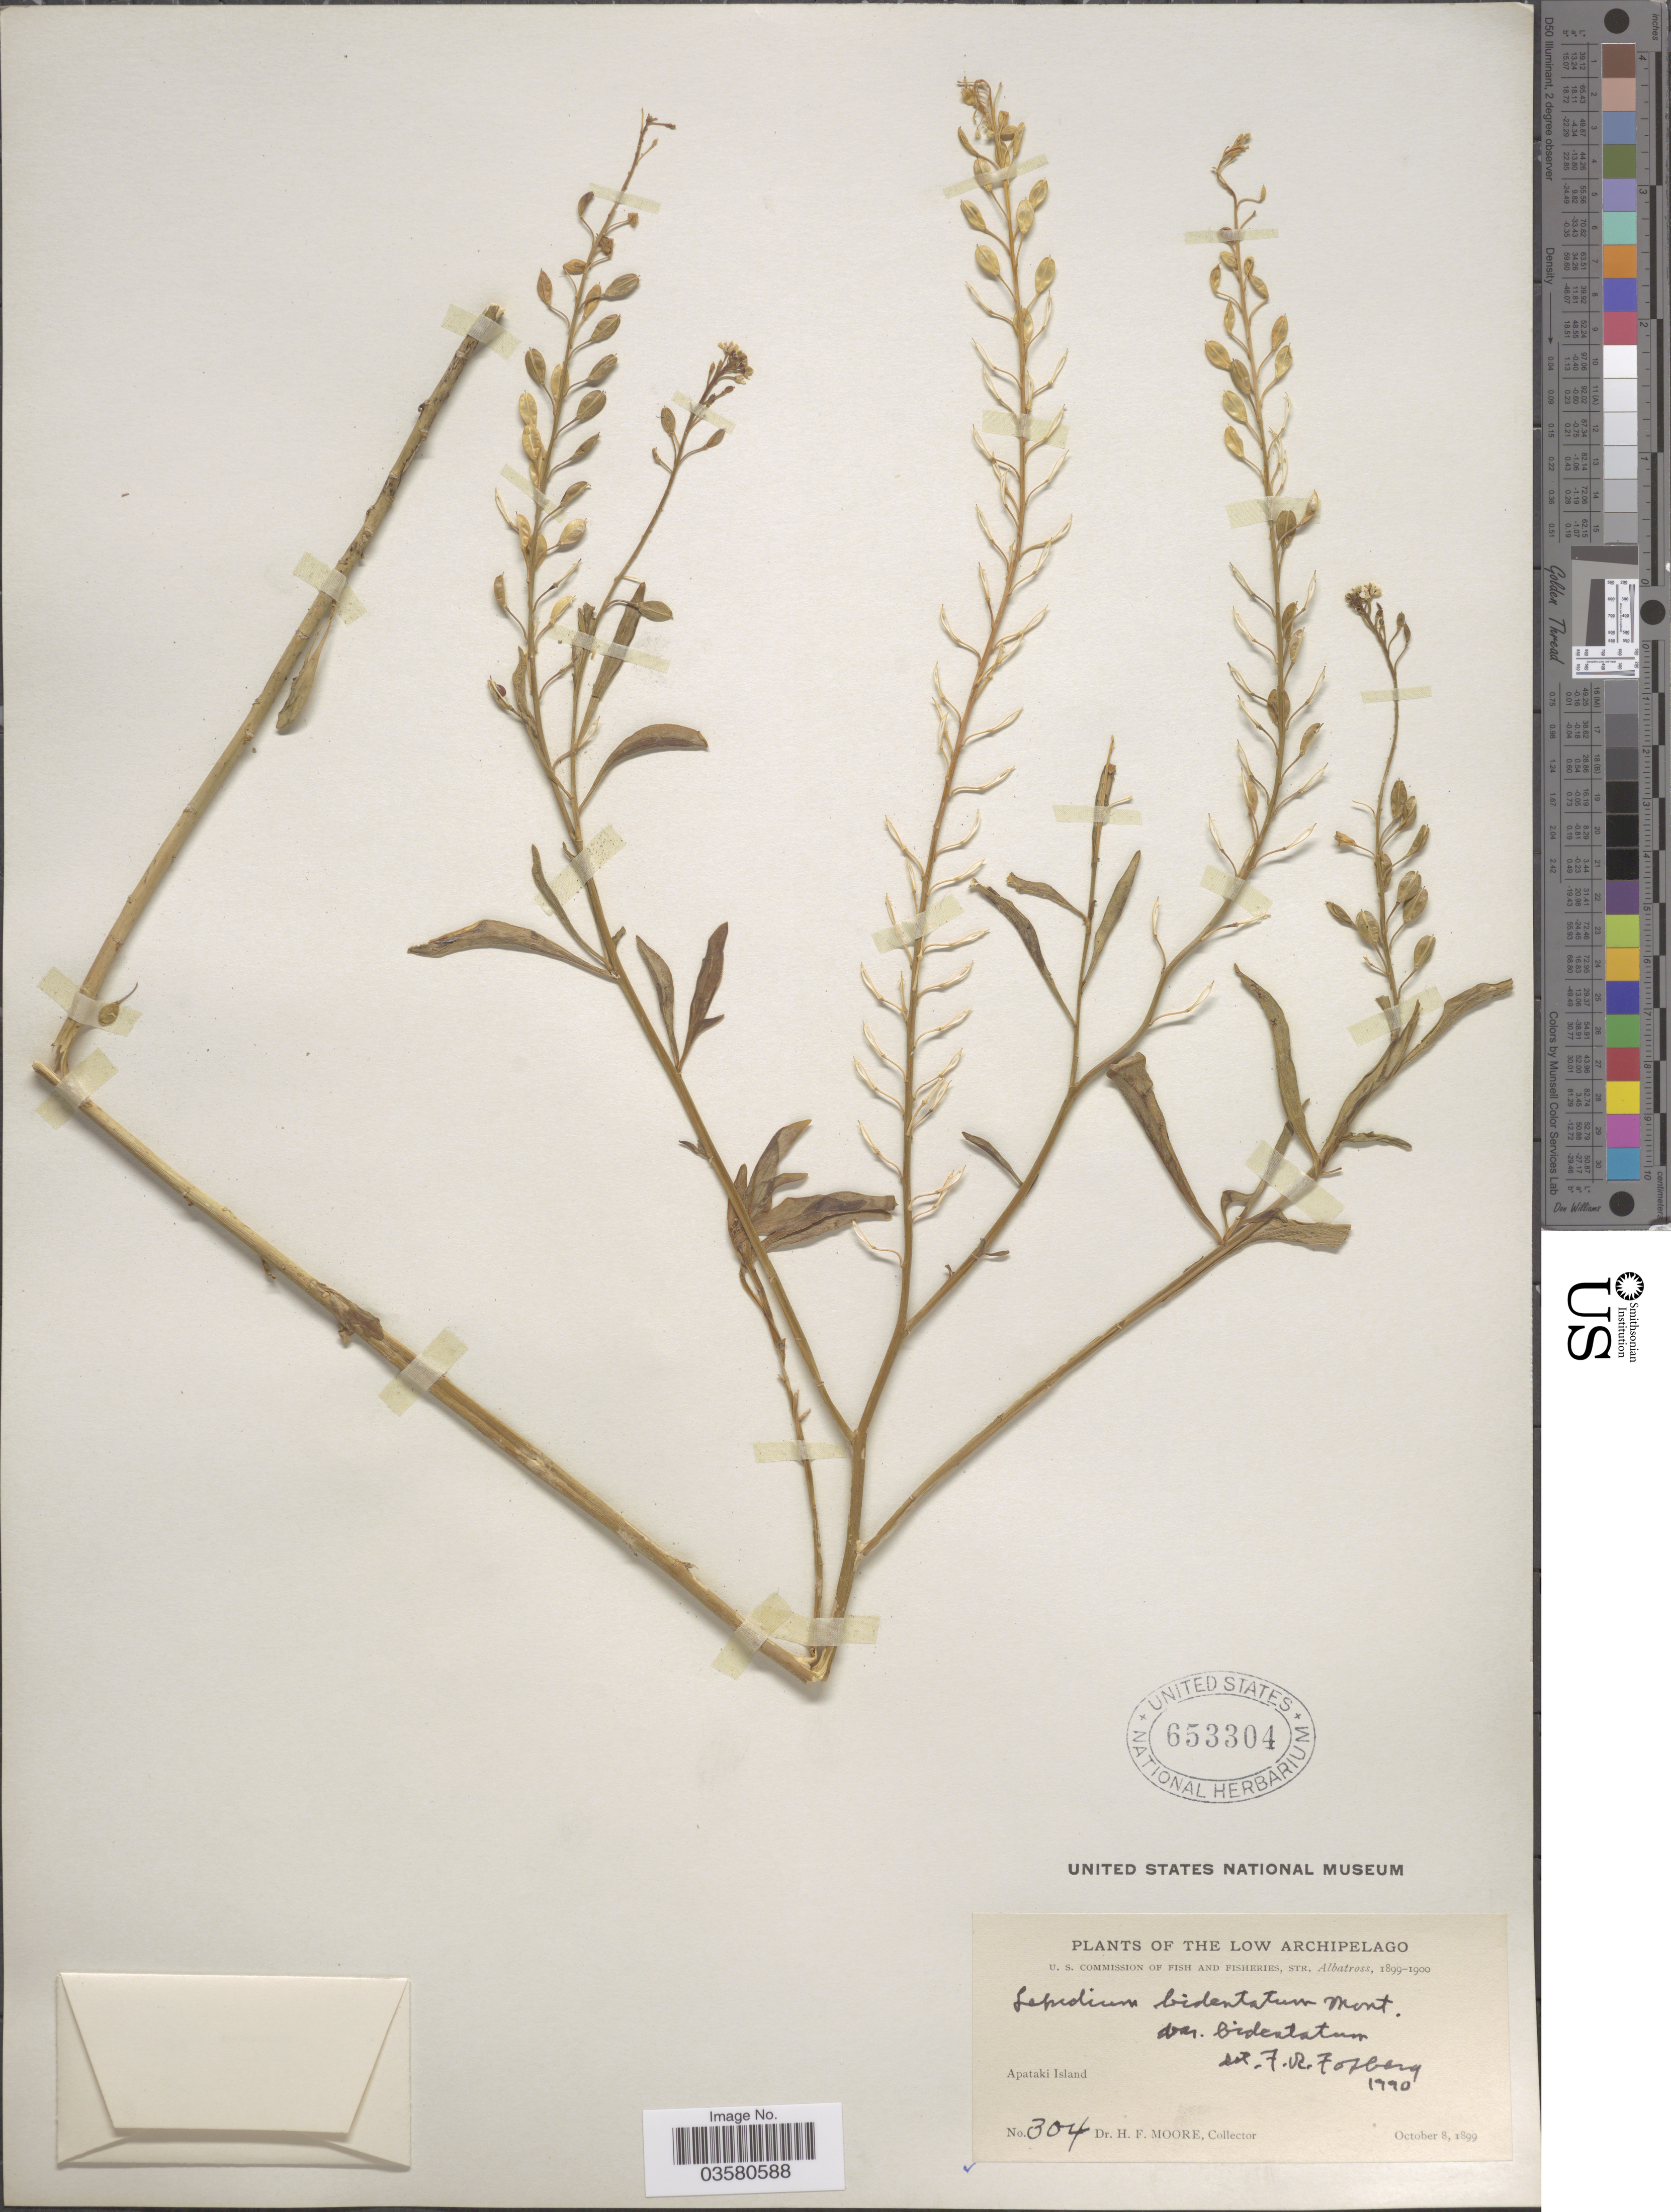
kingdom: Plantae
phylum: Tracheophyta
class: Magnoliopsida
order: Brassicales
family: Brassicaceae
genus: Lepidium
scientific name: Lepidium bidentatum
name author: Montin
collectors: H. F. Moore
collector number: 304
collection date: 1899-10-08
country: French Polynesia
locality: The Low Archipelago. Apataki Island.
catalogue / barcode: US 653304